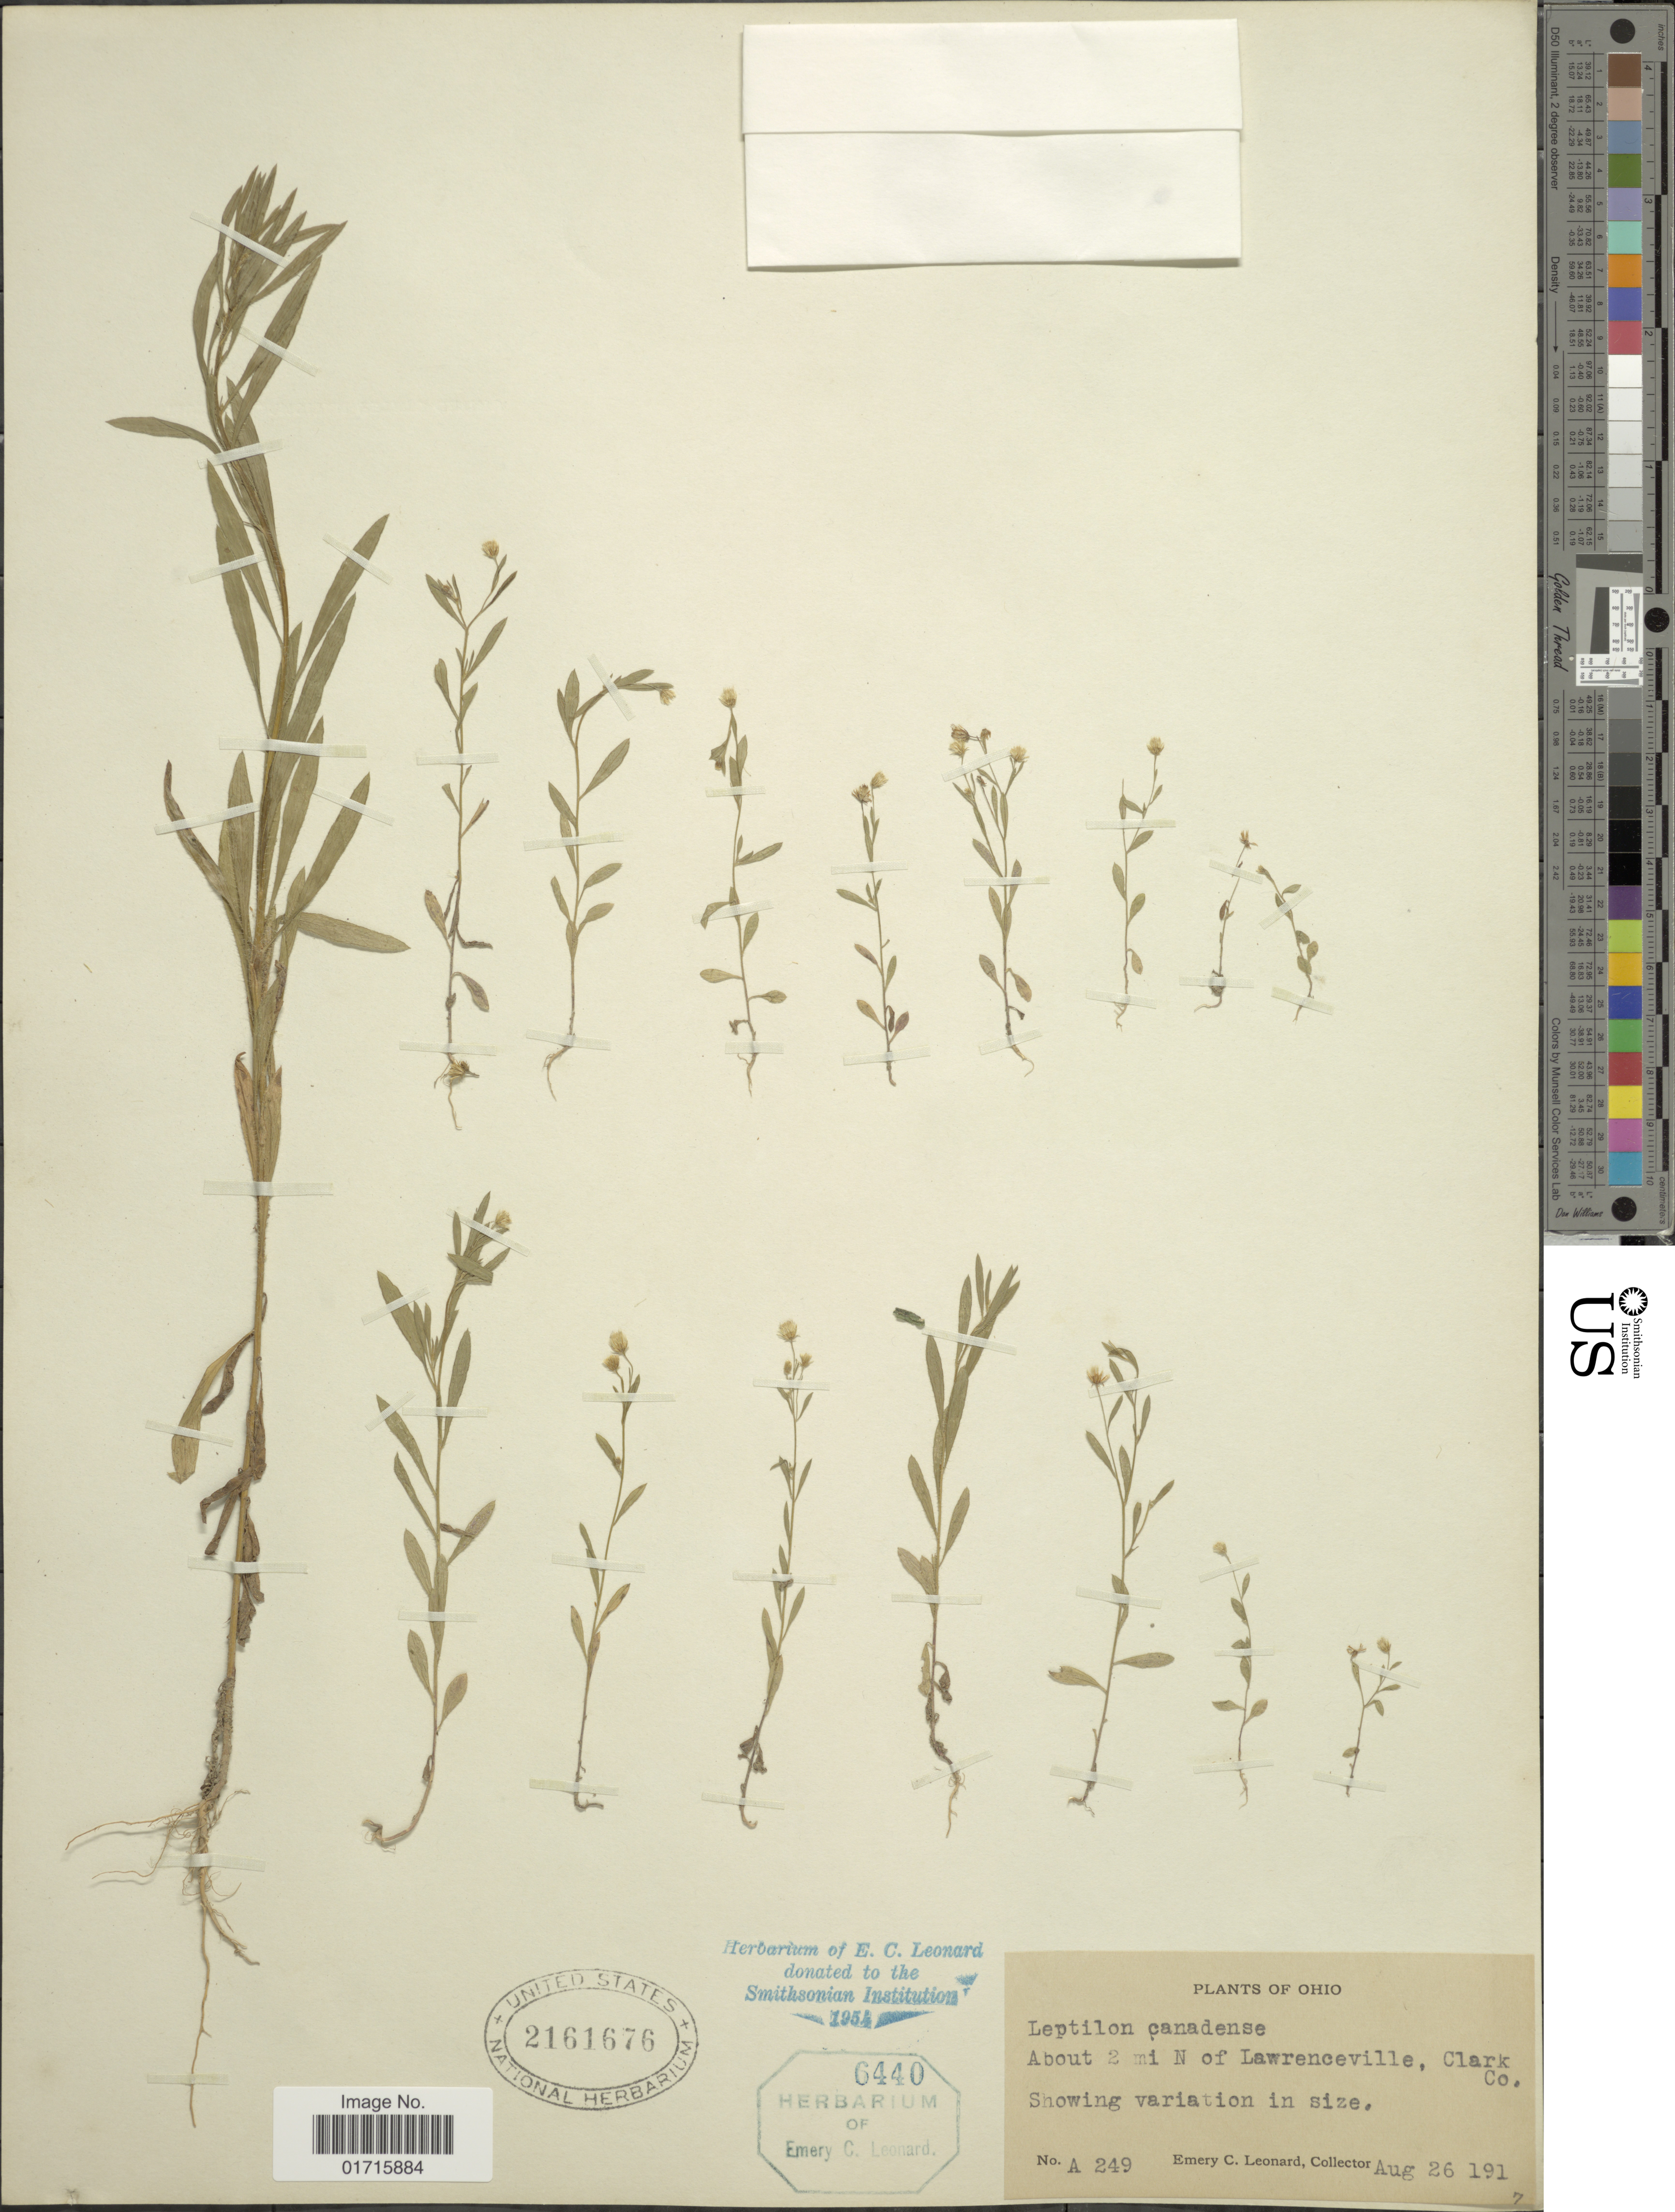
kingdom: Plantae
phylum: Tracheophyta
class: Magnoliopsida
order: Asterales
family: Asteraceae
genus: Conyza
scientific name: Conyza canadensis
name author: (L.) Cronq.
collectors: E. C. Leonard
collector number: A249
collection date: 1971-08-26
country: United States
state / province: Ohio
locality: Ohio. About 2 mi N of Lawrenceville, Clark Co.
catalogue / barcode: US 2161676